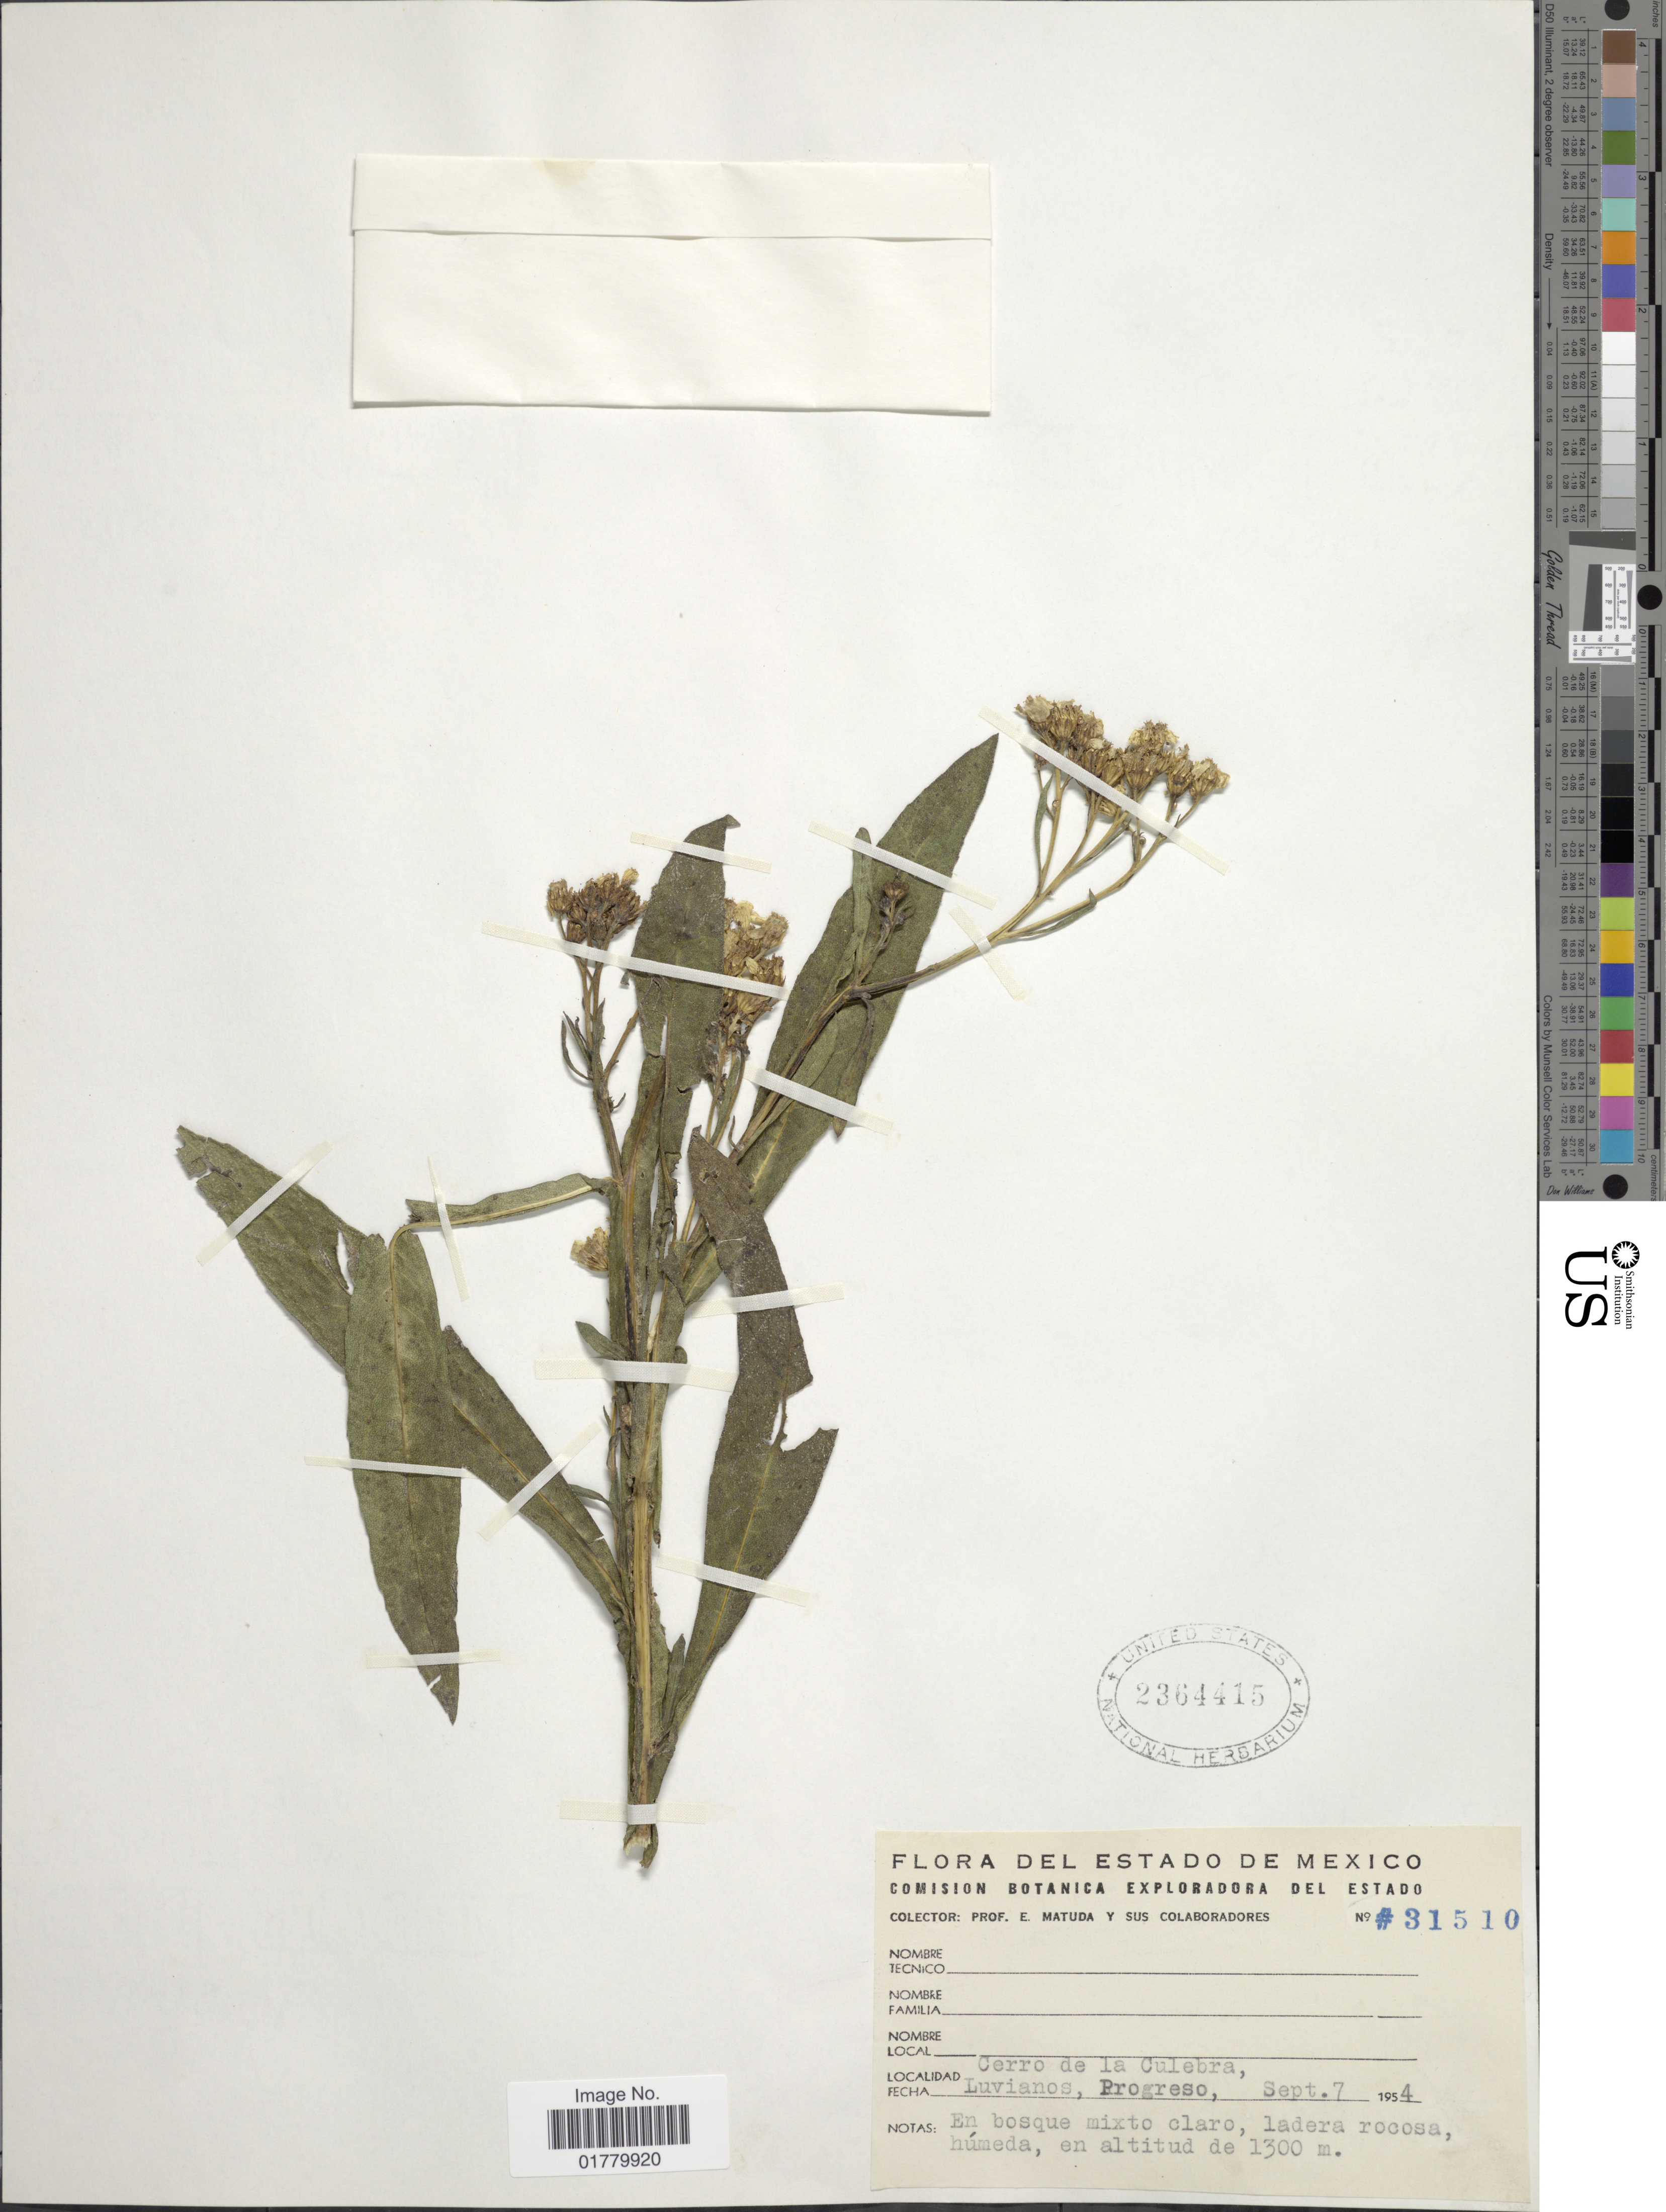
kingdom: Plantae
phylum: Tracheophyta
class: Magnoliopsida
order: Asterales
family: Asteraceae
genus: Verbesina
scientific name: Verbesina ovata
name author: (Cav.) A. Gray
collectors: E. Matuda & et al.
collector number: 31510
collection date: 1954-09-07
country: Mexico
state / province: México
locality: Cerro de la Culebra, Luvianos, Progreso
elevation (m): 1300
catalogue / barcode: US 2364415